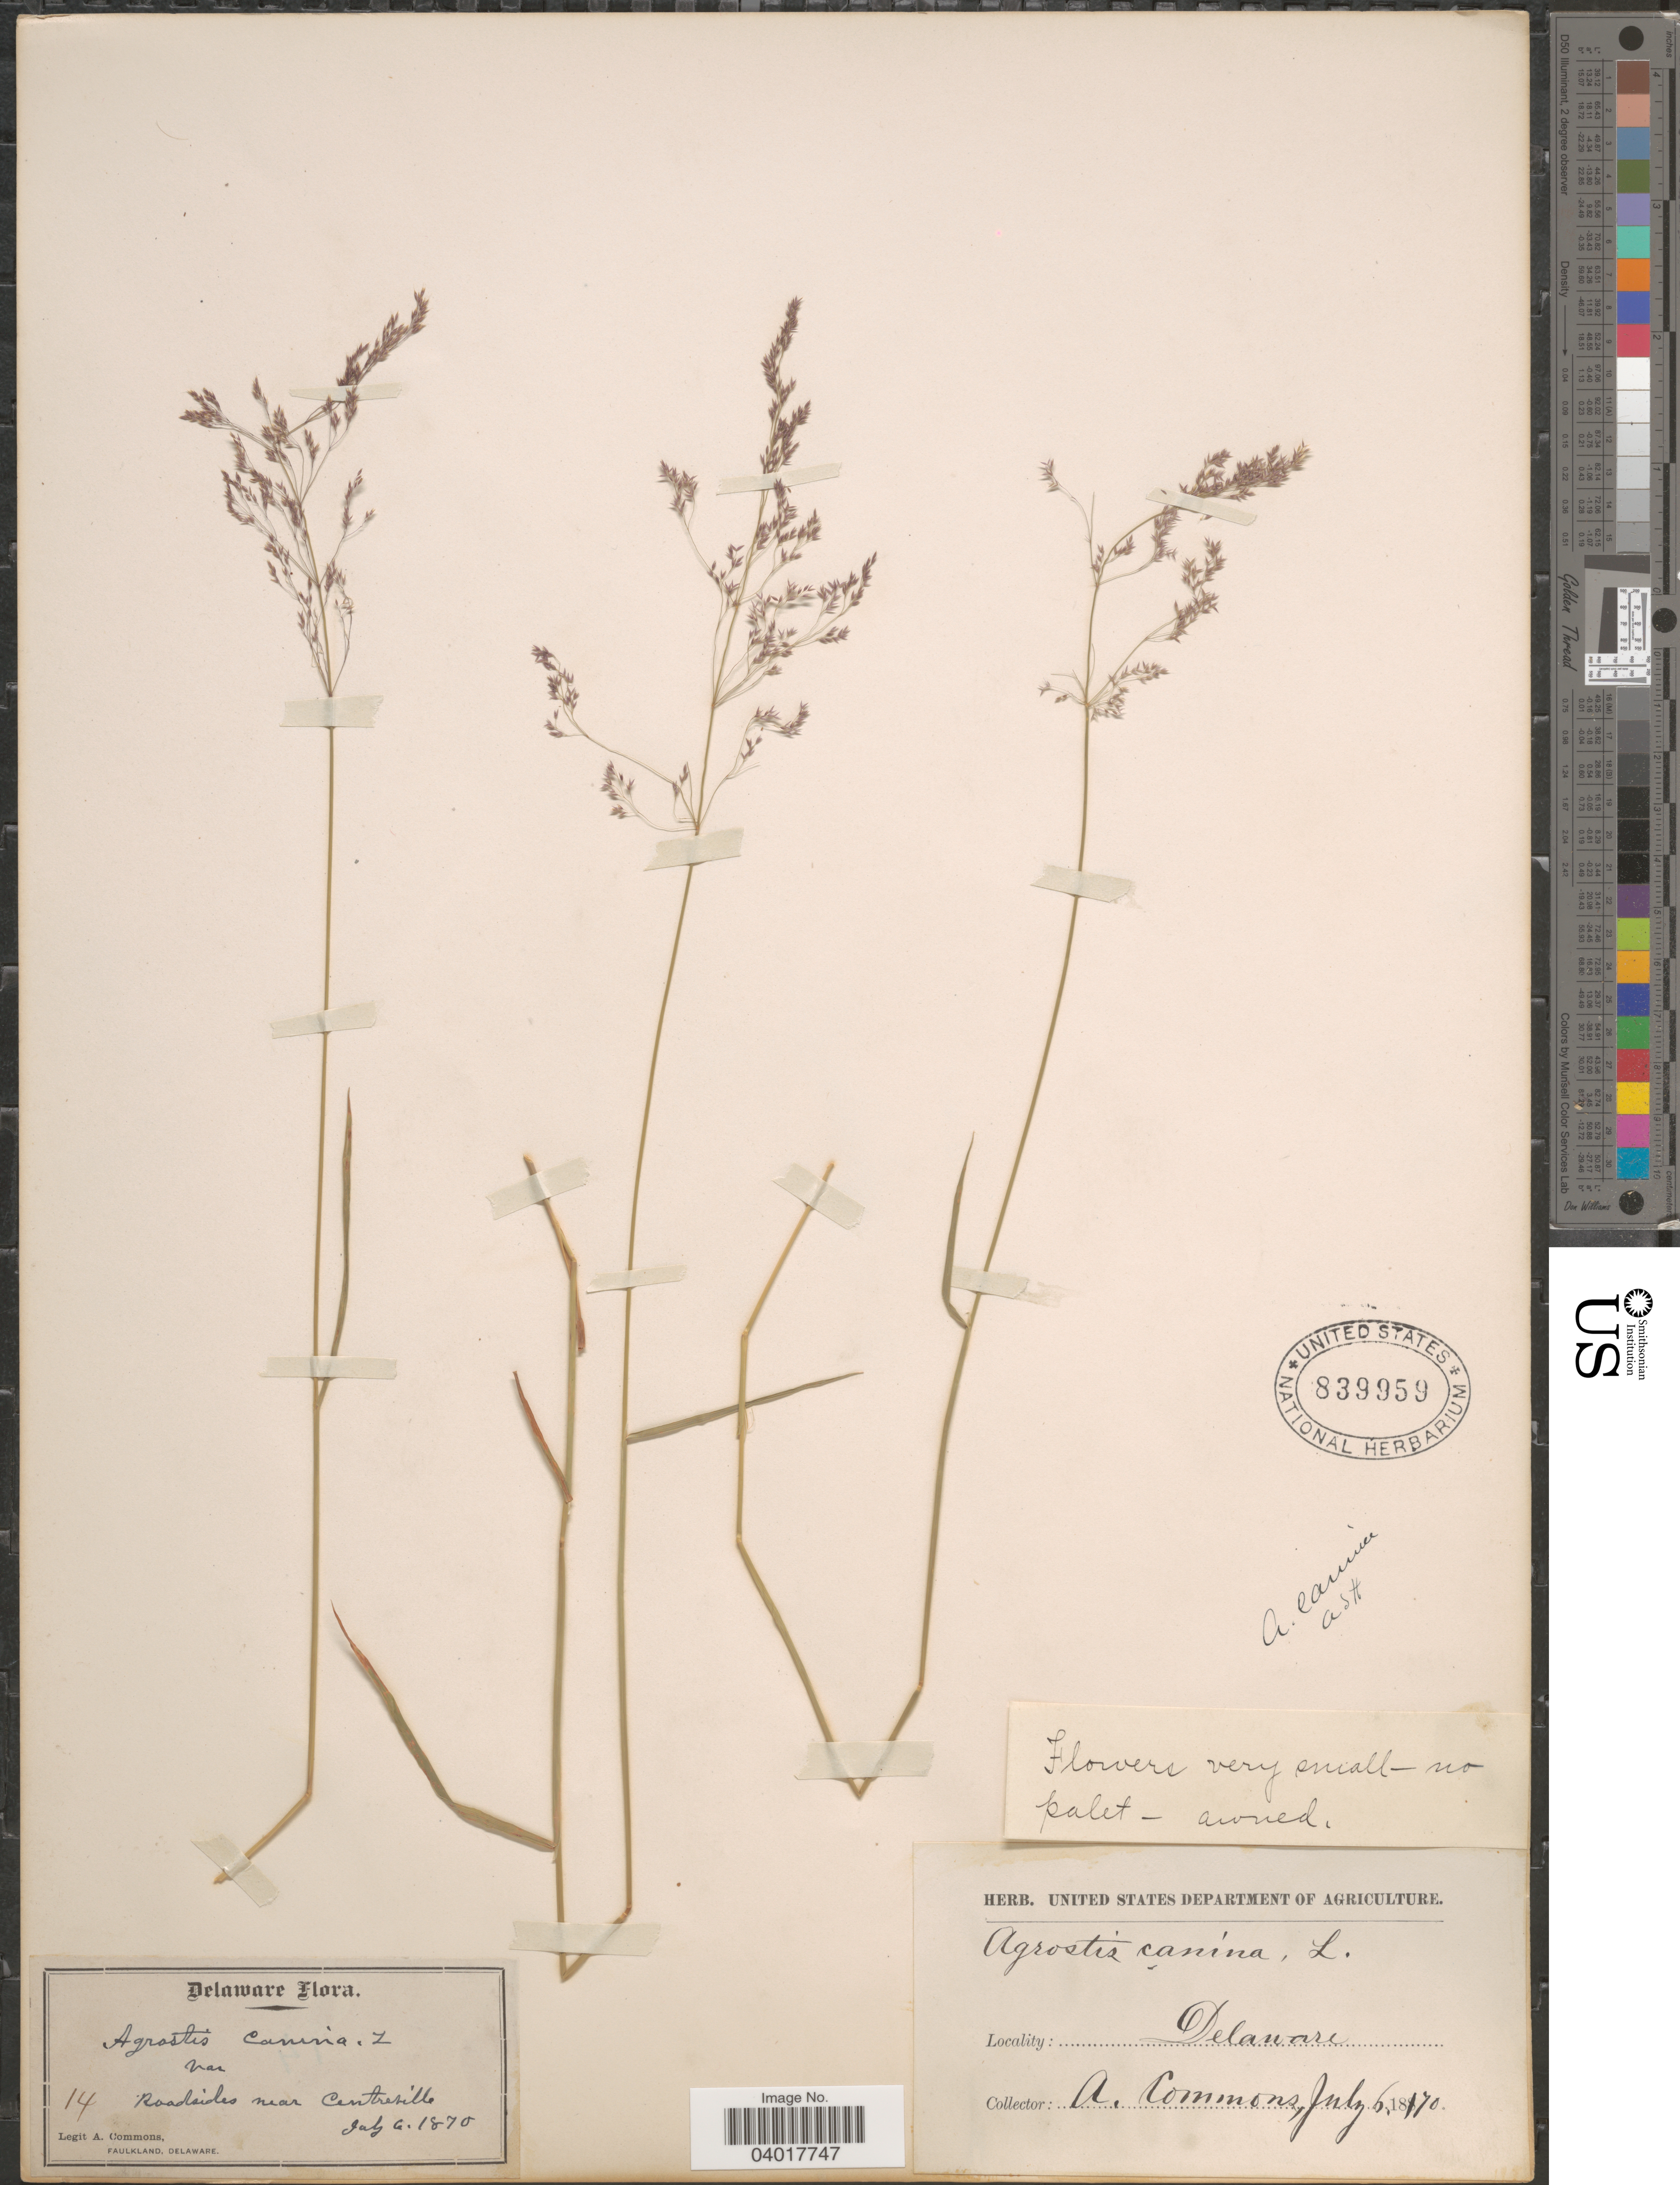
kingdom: Plantae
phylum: Tracheophyta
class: Liliopsida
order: Poales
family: Poaceae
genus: Agrostis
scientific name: Agrostis canina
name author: L.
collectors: A. Commons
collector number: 14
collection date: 1870-07-06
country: United States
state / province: Delaware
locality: Roadsides near Centreville.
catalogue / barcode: US 839959